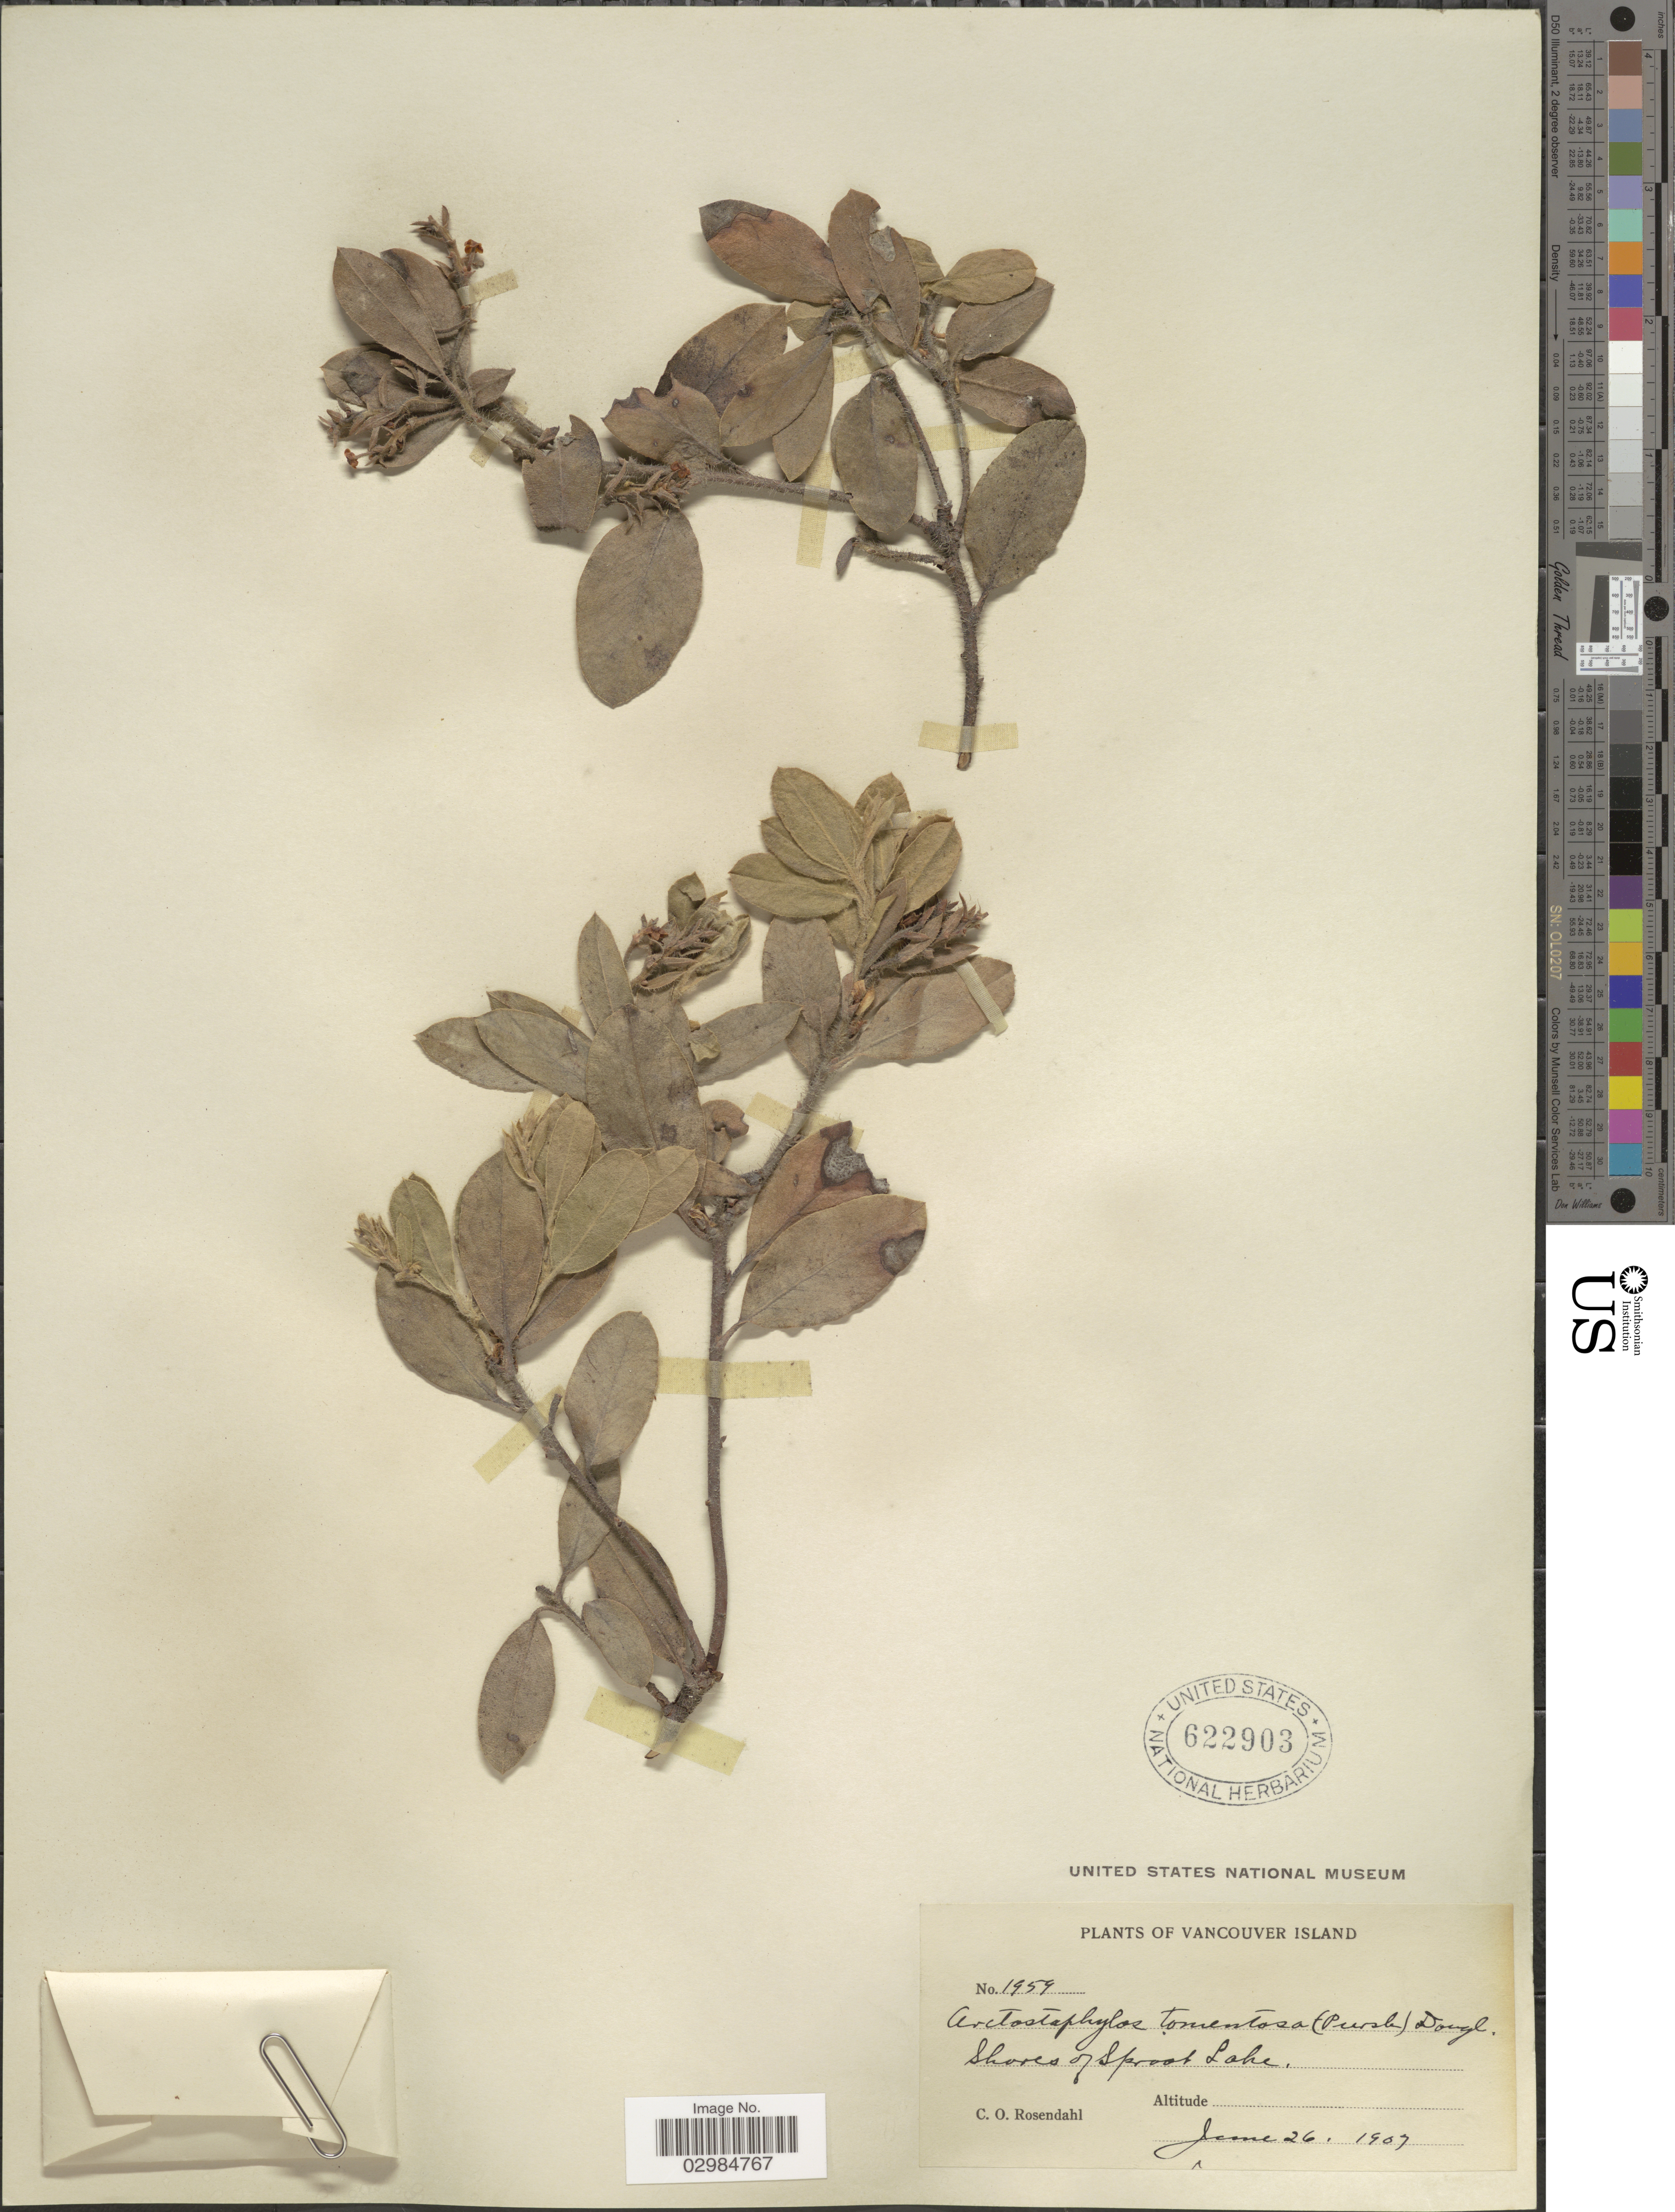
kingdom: Plantae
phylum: Tracheophyta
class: Magnoliopsida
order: Ericales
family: Ericaceae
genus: Arctostaphylos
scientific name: Arctostaphylos tomentosa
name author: (Pursh) Lindl.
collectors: C. O. Rosendahl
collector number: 1959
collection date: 1907-06-26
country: Canada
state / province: British Columbia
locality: Vancouver Island. Shores of Sproat Lake.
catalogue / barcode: US 622903